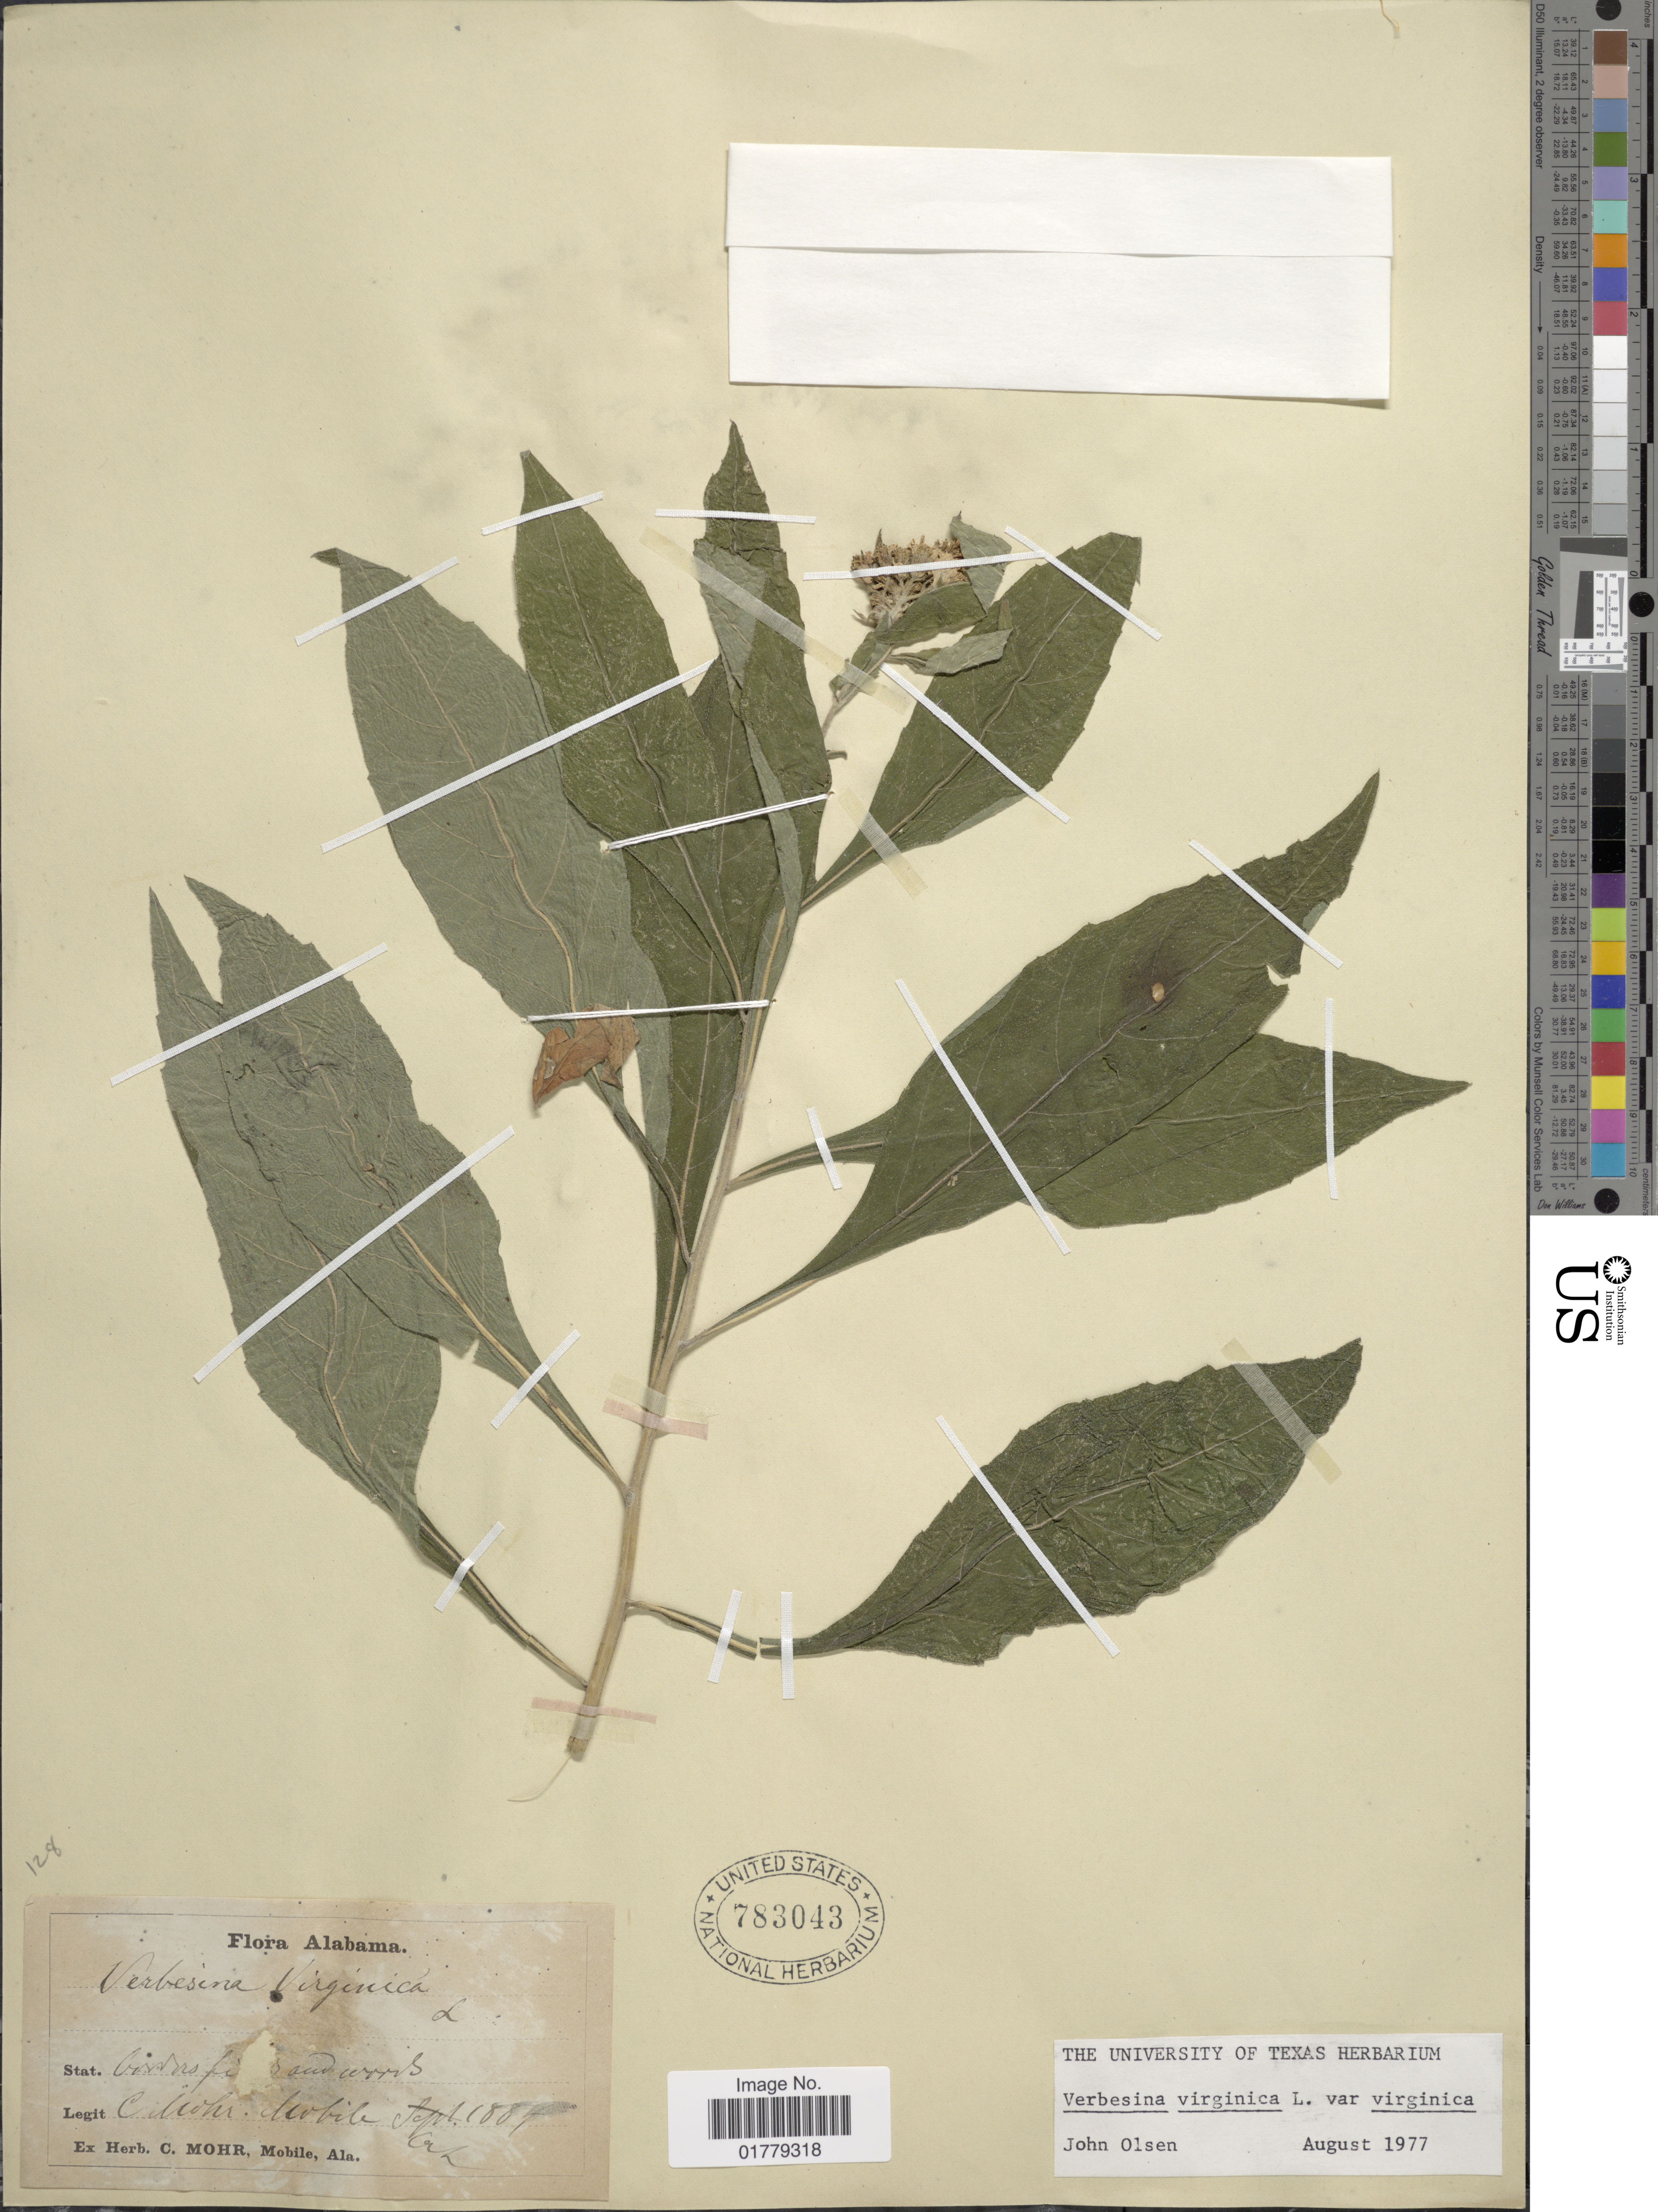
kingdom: Plantae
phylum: Tracheophyta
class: Magnoliopsida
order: Asterales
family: Asteraceae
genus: Verbesina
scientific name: Verbesina virginica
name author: L.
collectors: C. T. Mohr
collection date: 1884-10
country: United States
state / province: Alabama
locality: Borders fields and corris, Mobile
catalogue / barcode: US 783043